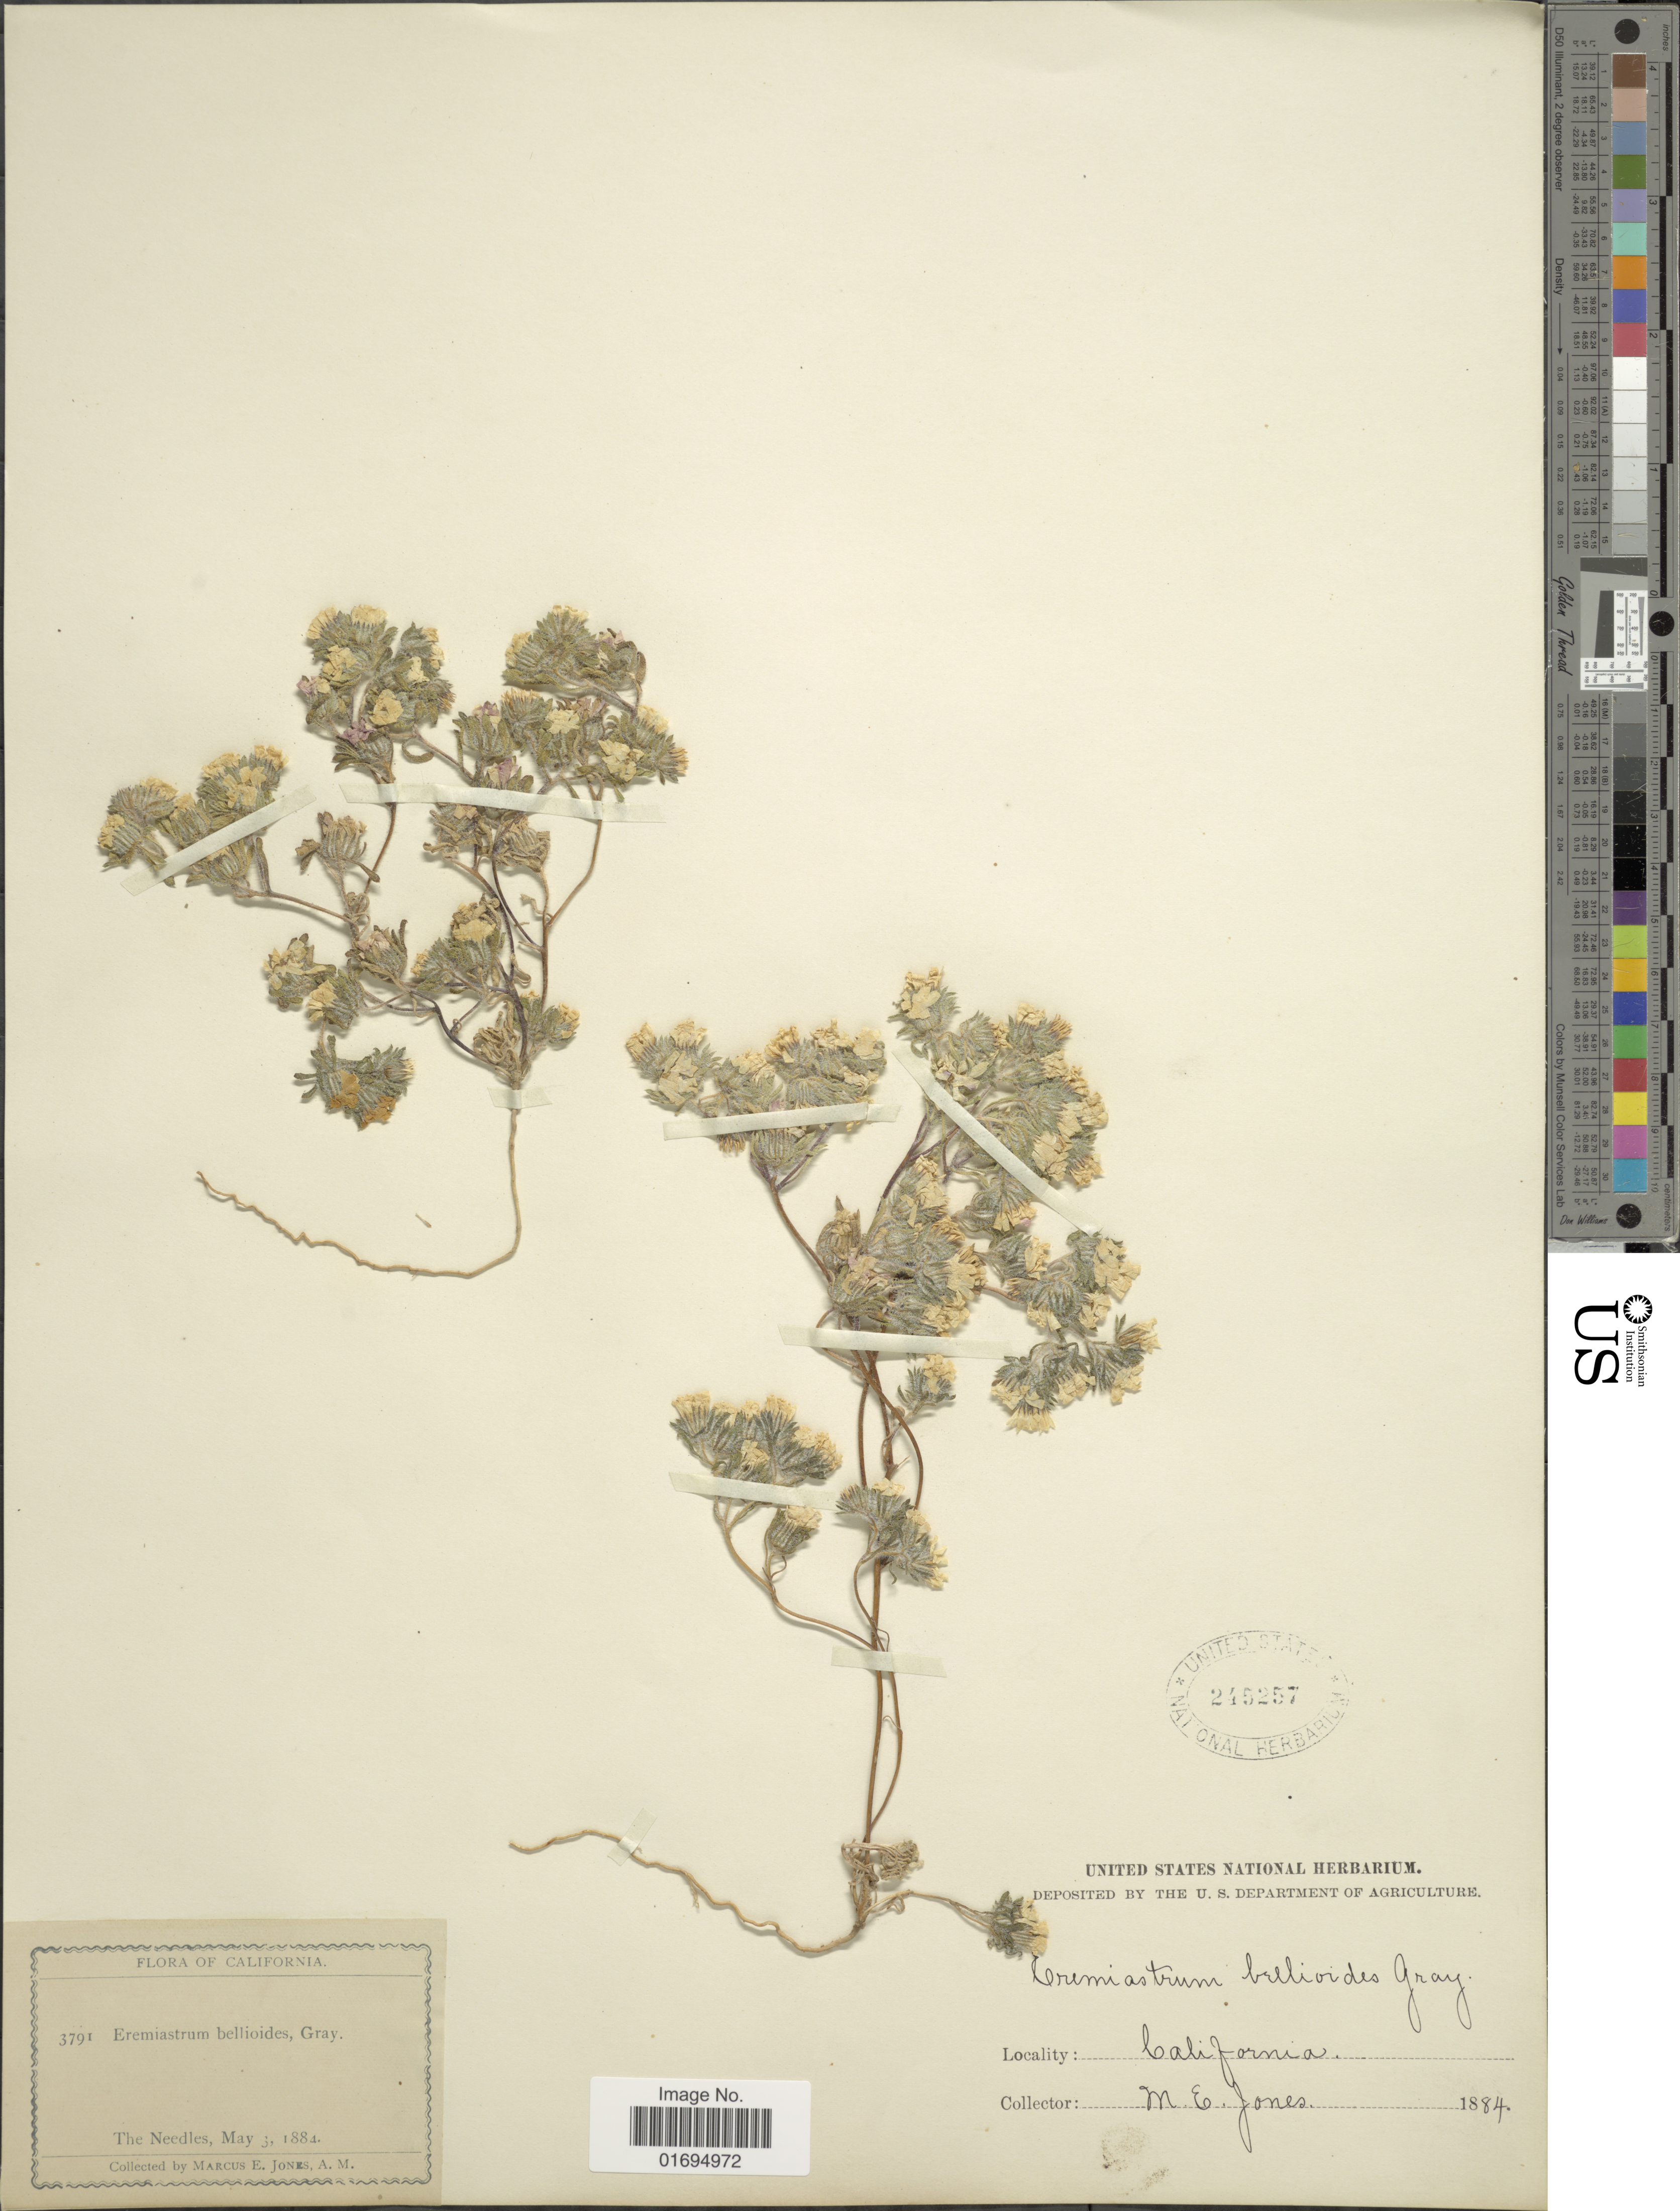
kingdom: Plantae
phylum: Tracheophyta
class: Magnoliopsida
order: Asterales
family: Asteraceae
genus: Monoptilon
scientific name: Monoptilon bellioides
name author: (A. Gray) H.M. Hall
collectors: M. E. Jones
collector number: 3791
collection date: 1884-04-03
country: United States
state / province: California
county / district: San Bernardino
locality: The Needles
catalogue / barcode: US 245257